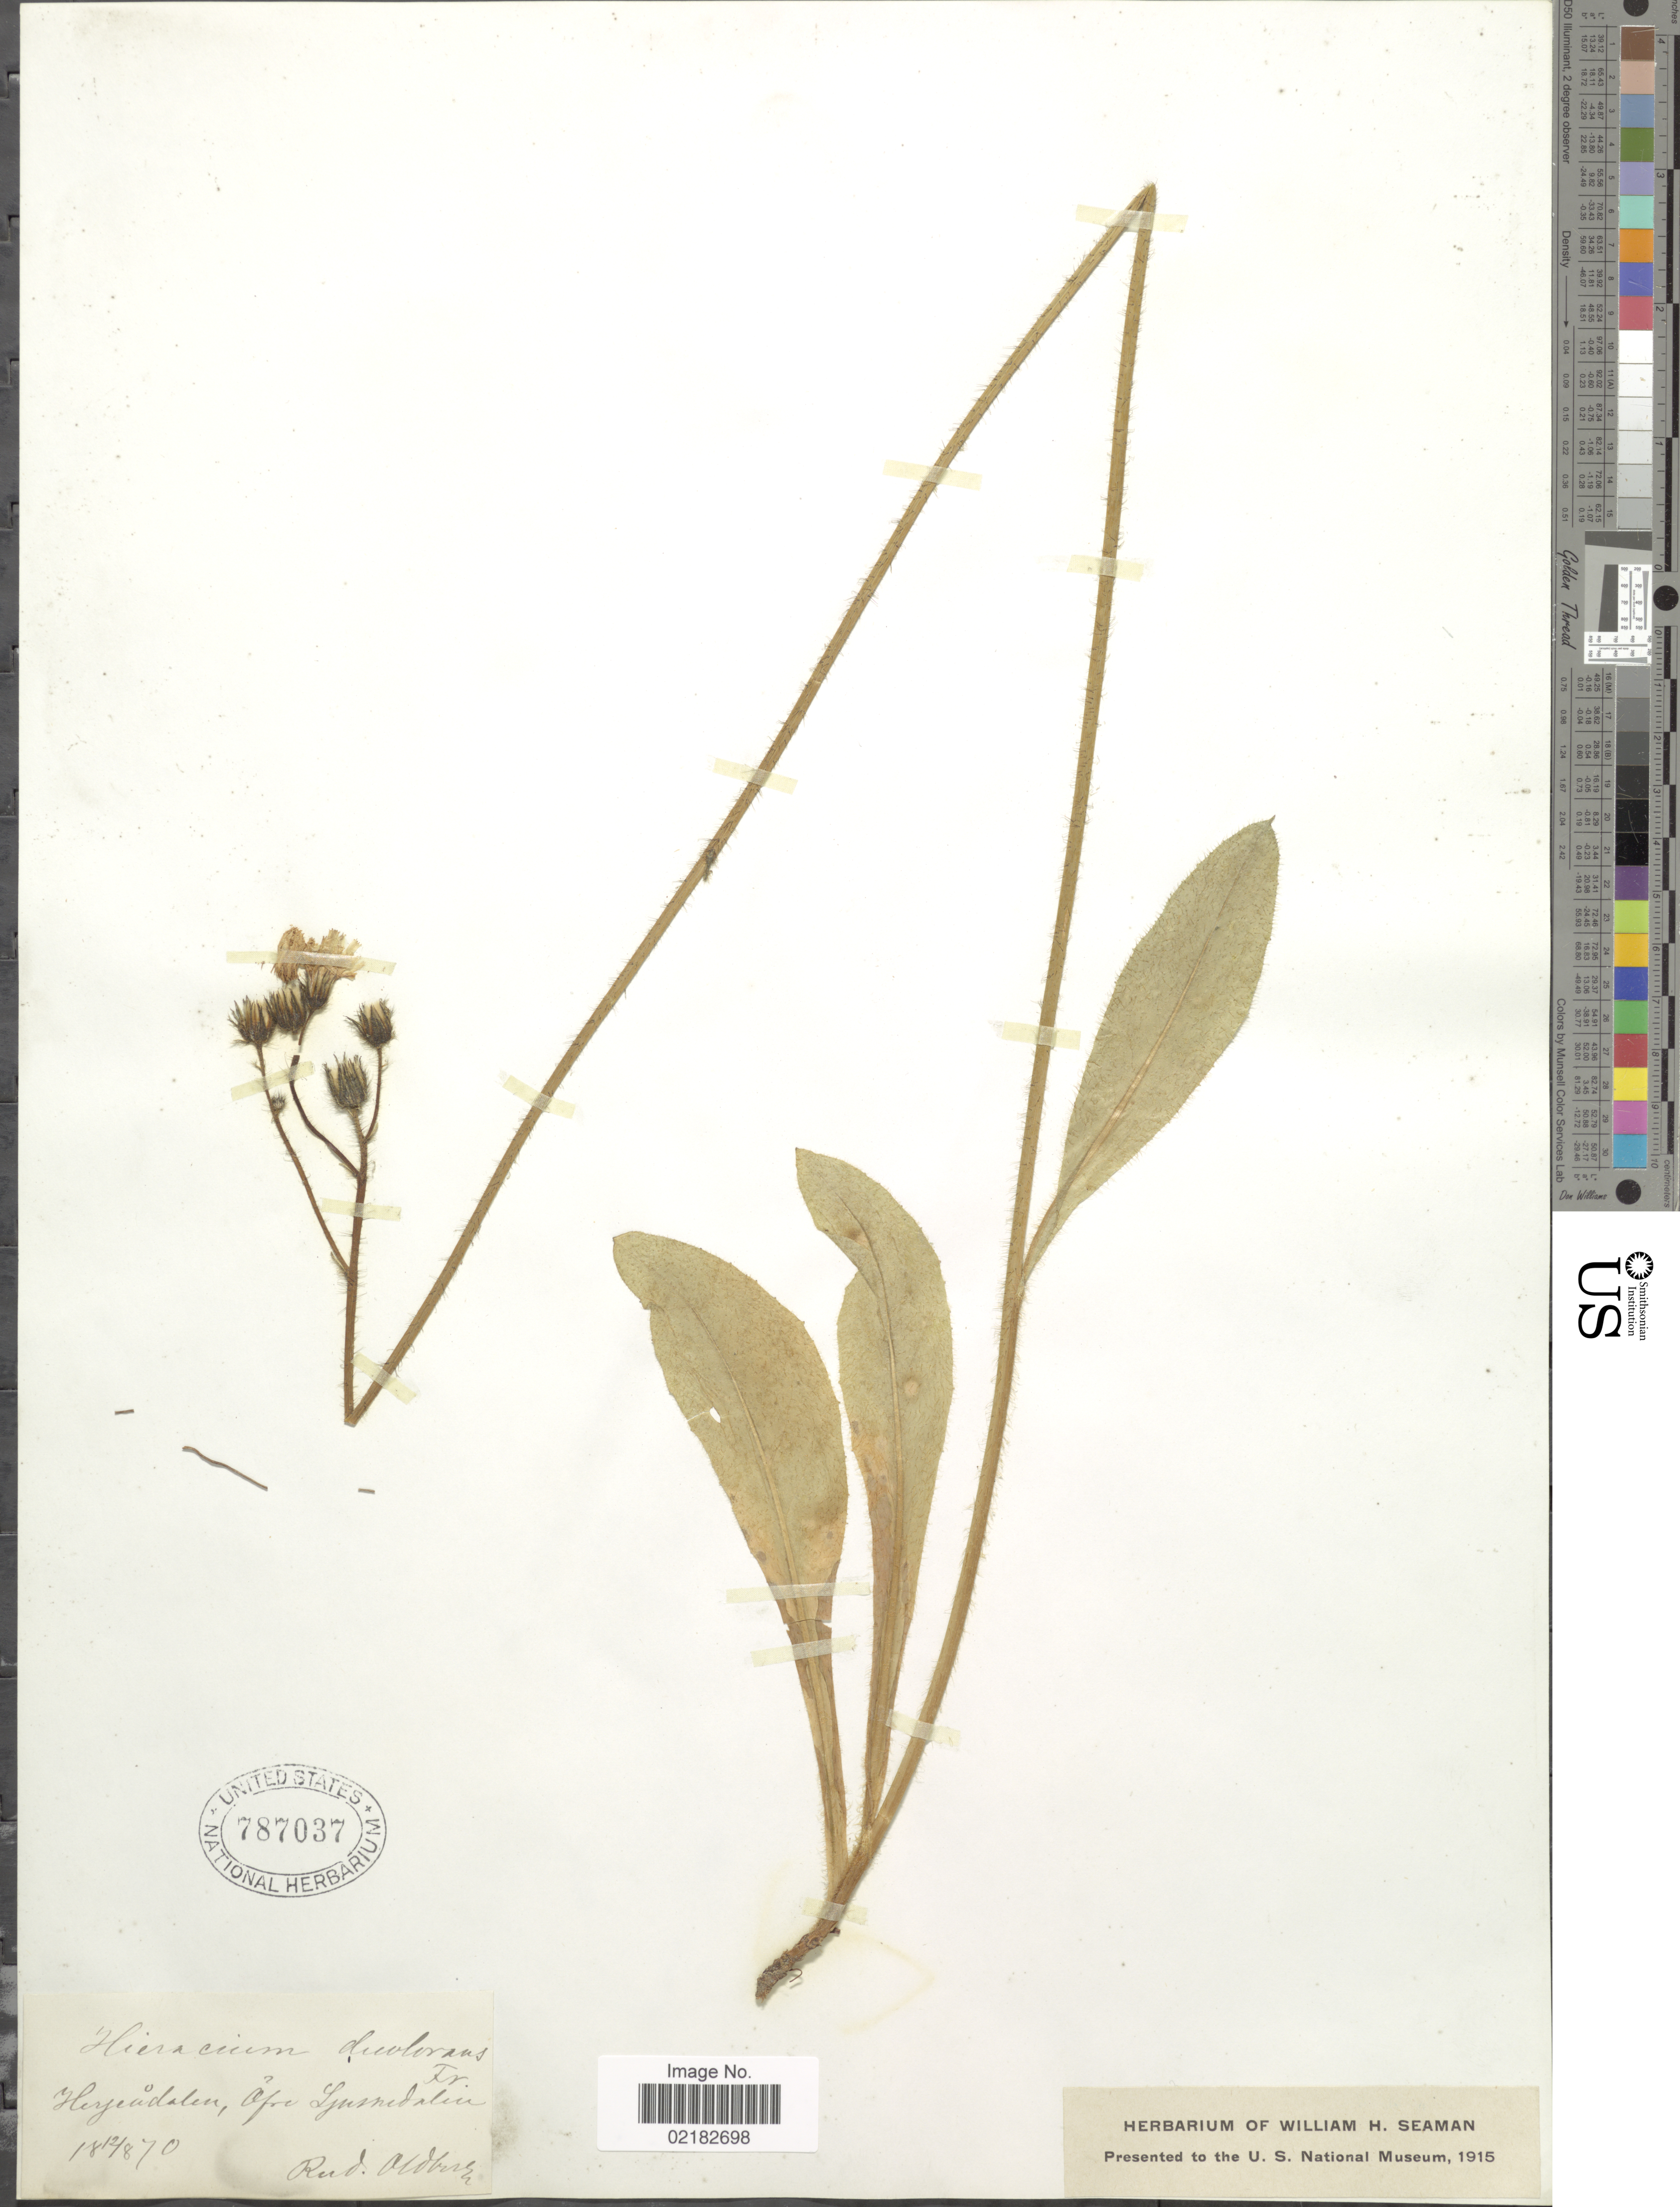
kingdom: Plantae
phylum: Tracheophyta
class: Magnoliopsida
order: Asterales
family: Asteraceae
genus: Pilosella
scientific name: Pilosella aurantiaca subsp. decolorans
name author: (Fr.) T. Tyler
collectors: R. Oldburg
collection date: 1870-08-12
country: Sweden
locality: Herjeadalen, Ofre Ljusnedalin [interpreted]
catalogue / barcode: US 787037